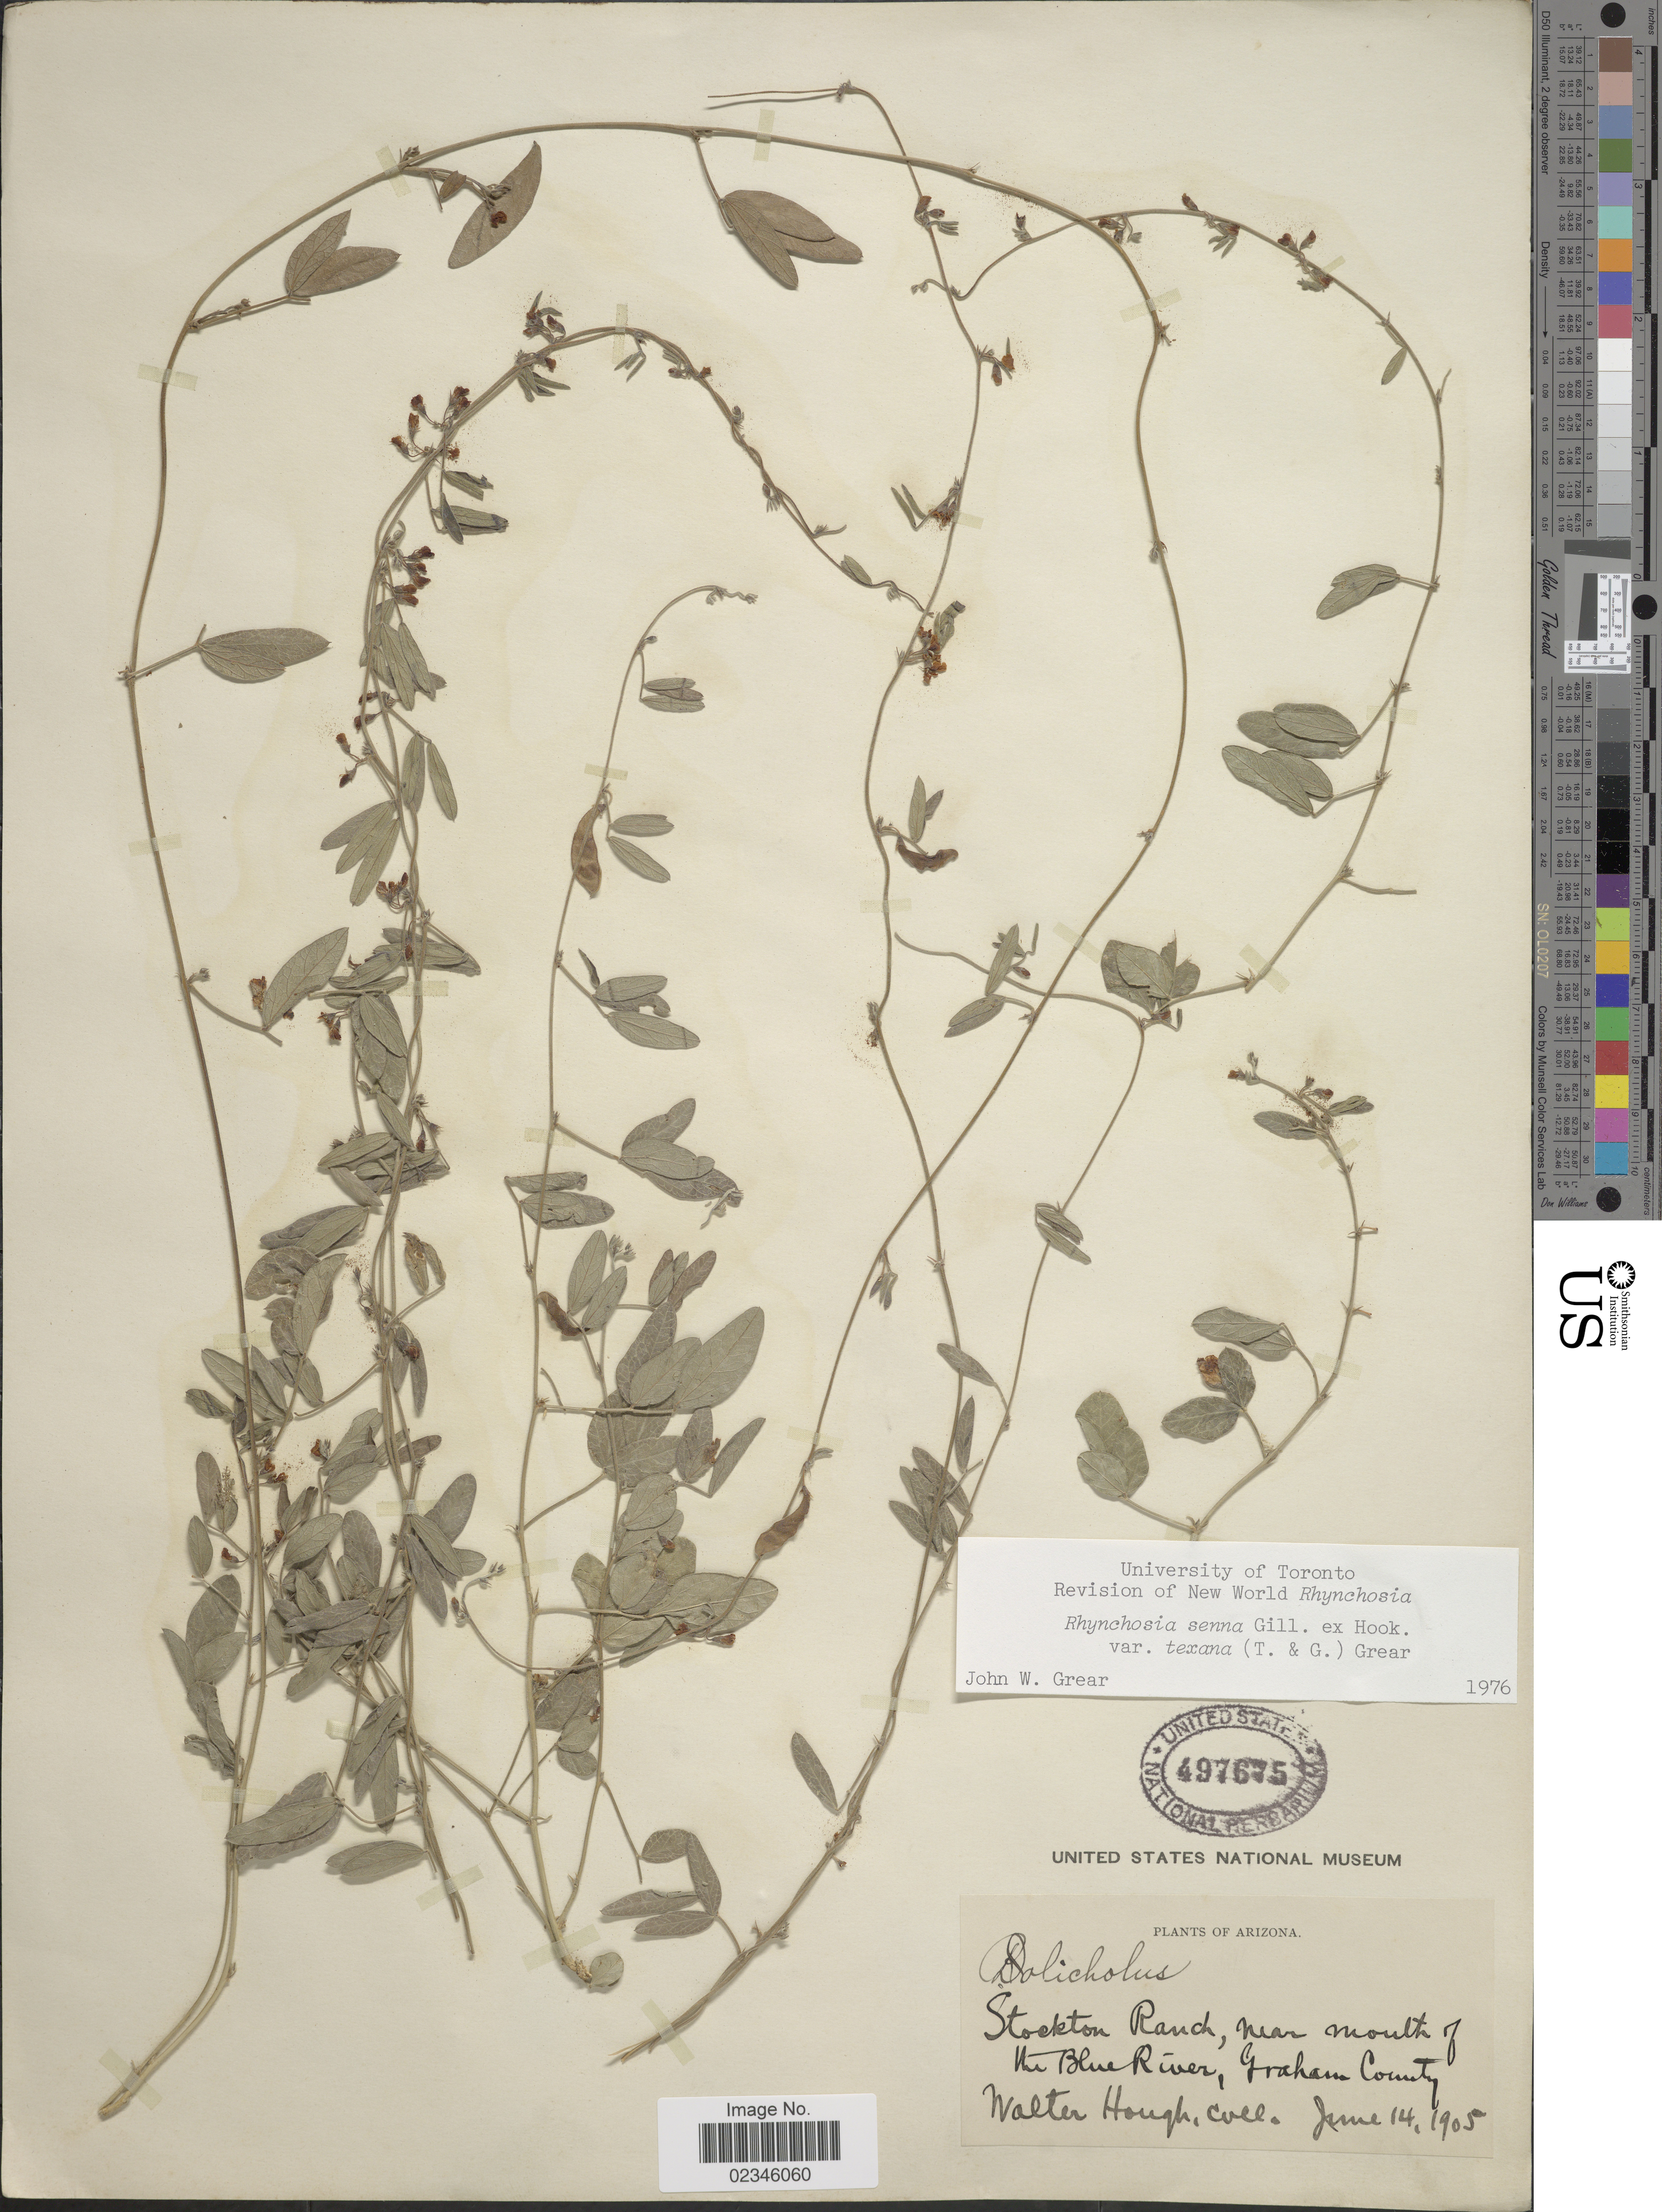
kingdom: Plantae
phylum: Tracheophyta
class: Magnoliopsida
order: Fabales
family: Fabaceae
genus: Rhynchosia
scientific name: Rhynchosia senna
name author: Gillies ex Hook.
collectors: W. Hough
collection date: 1905-06-14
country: United States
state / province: Arizona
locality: Stockton Rancg, near mouth of the Blue River, Graham County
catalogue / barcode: US 497675